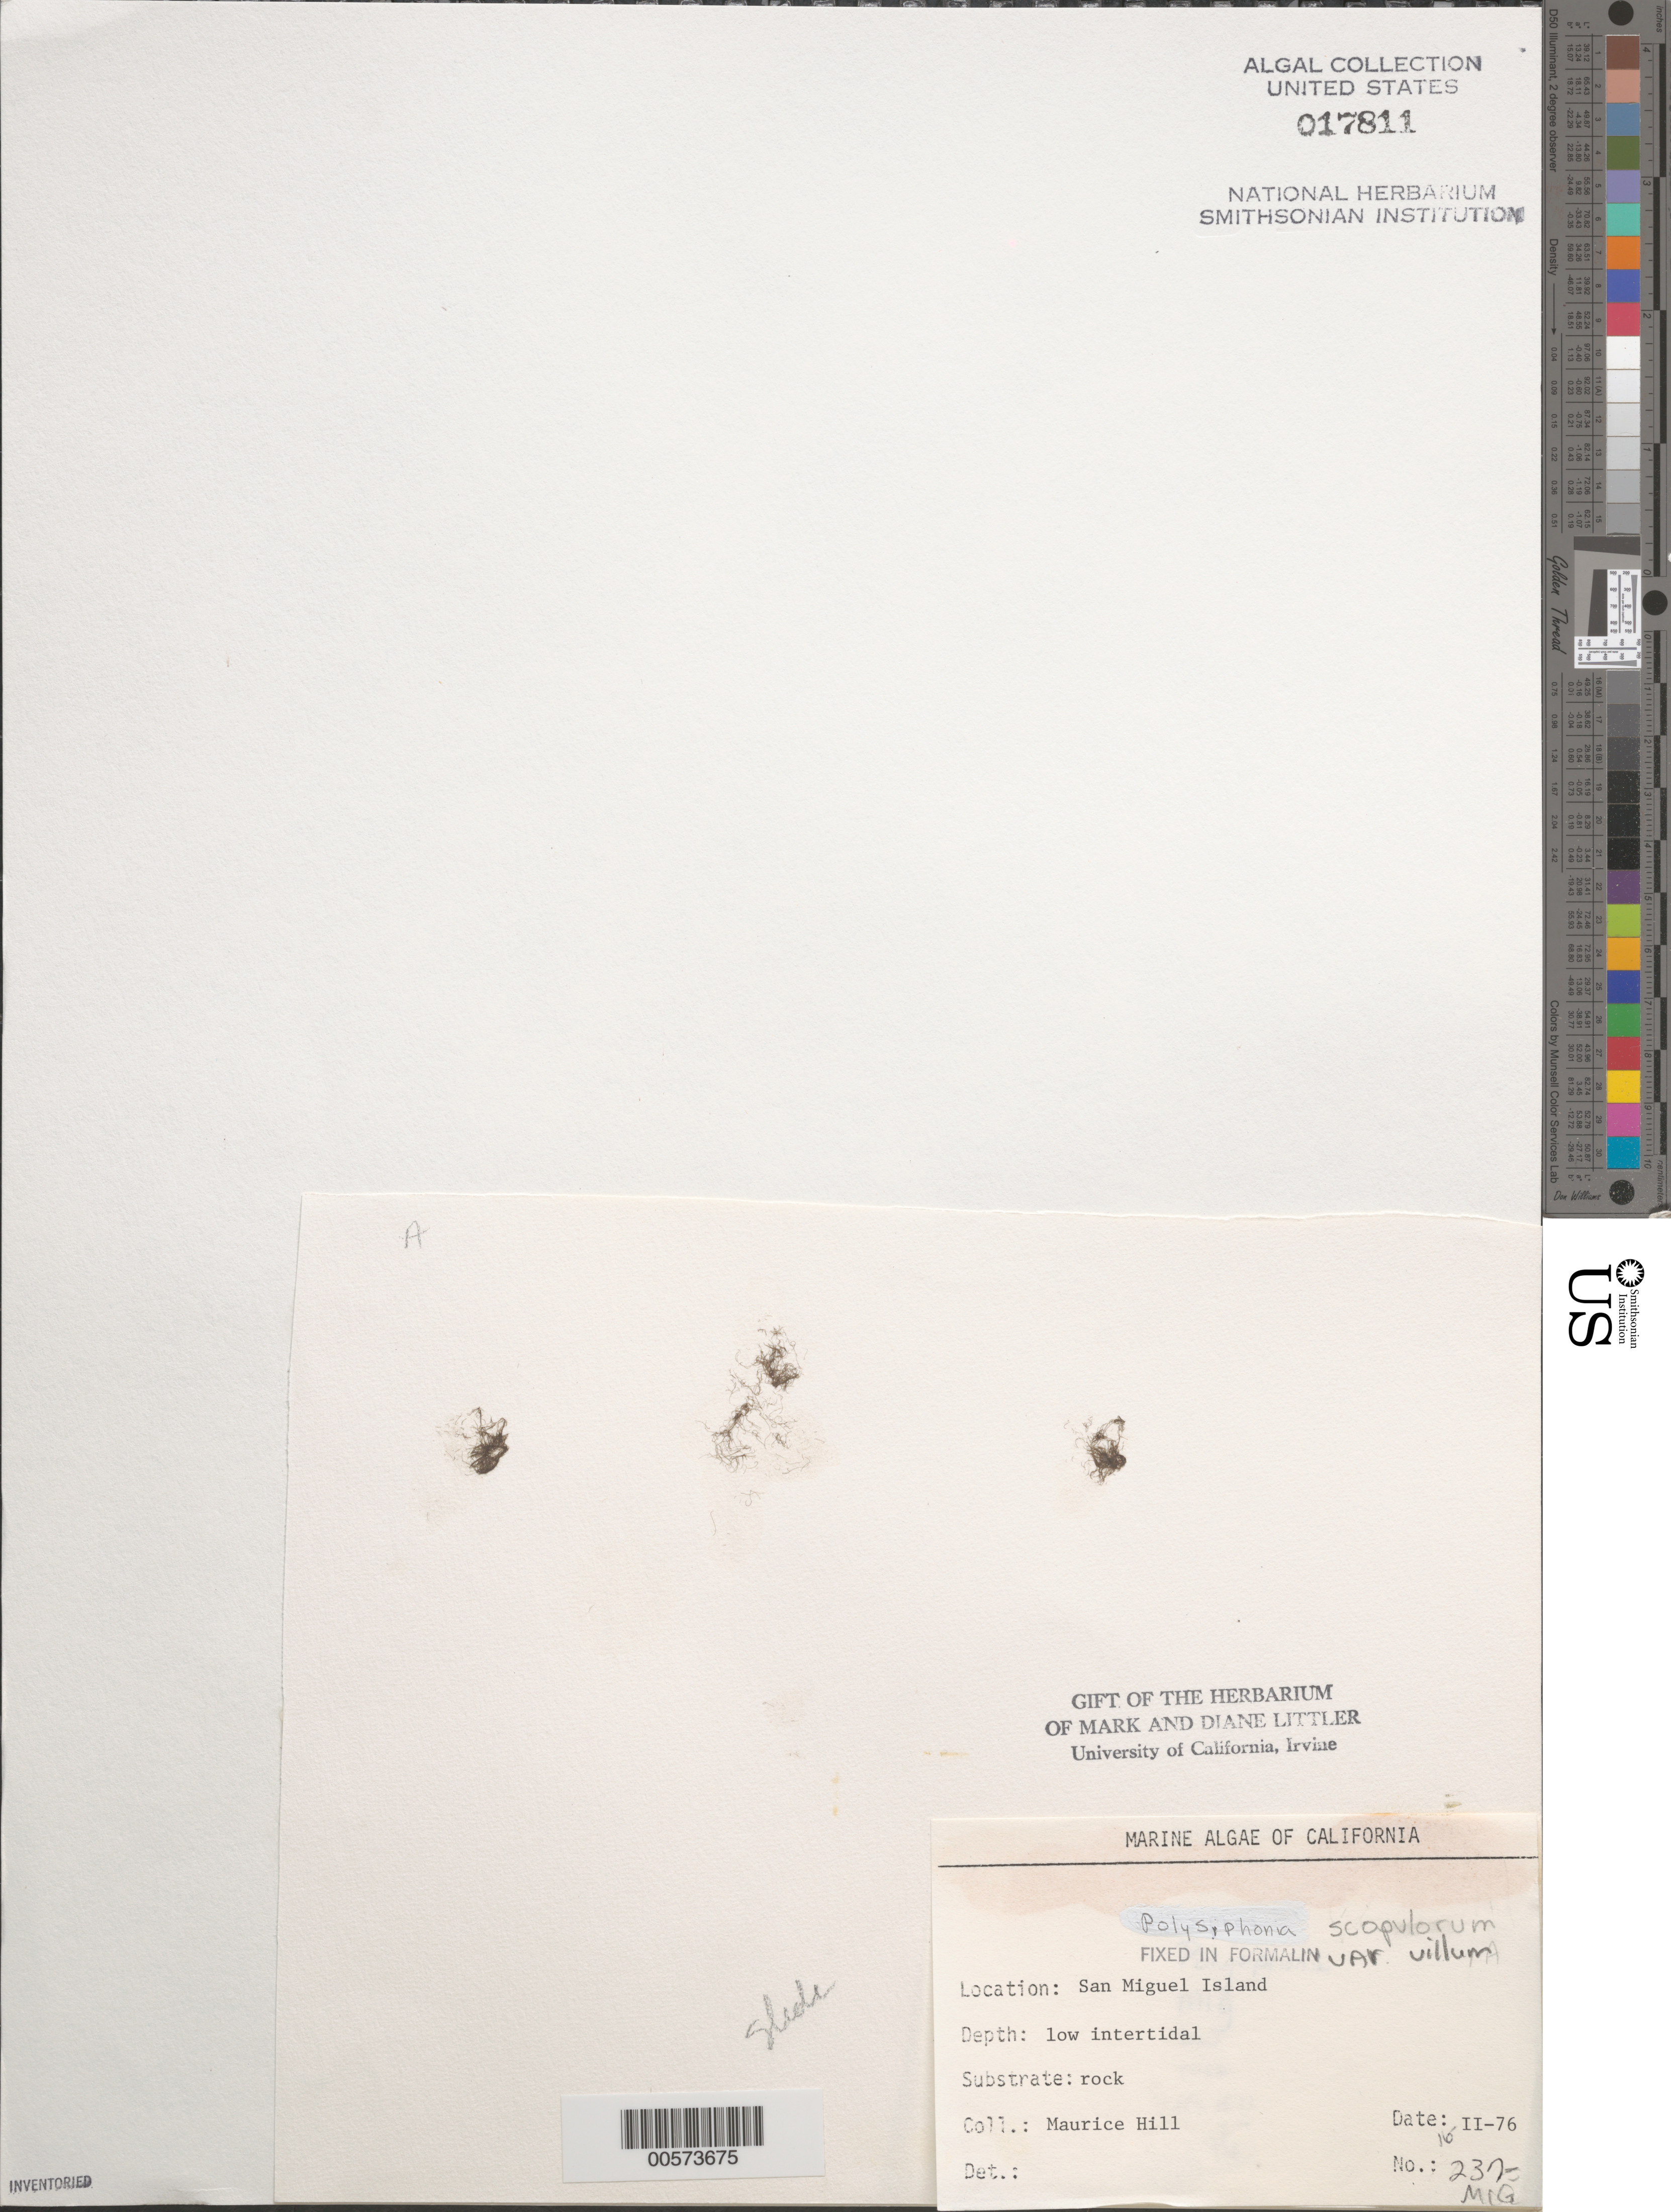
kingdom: Plantae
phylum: Rhodophyta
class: Florideophyceae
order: Ceramiales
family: Rhodomelaceae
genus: Polysiphonia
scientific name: Polysiphonia scopulorum var. villum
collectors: M. Hill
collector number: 237-mig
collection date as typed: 16 Feb 1976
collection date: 1976-02-16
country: United States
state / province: California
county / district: Santa Barbara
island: San Miguel Island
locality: Cuyler Harbor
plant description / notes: BLM-SOCALBIGHT Rocky Intertidal Survey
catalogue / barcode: US 17811